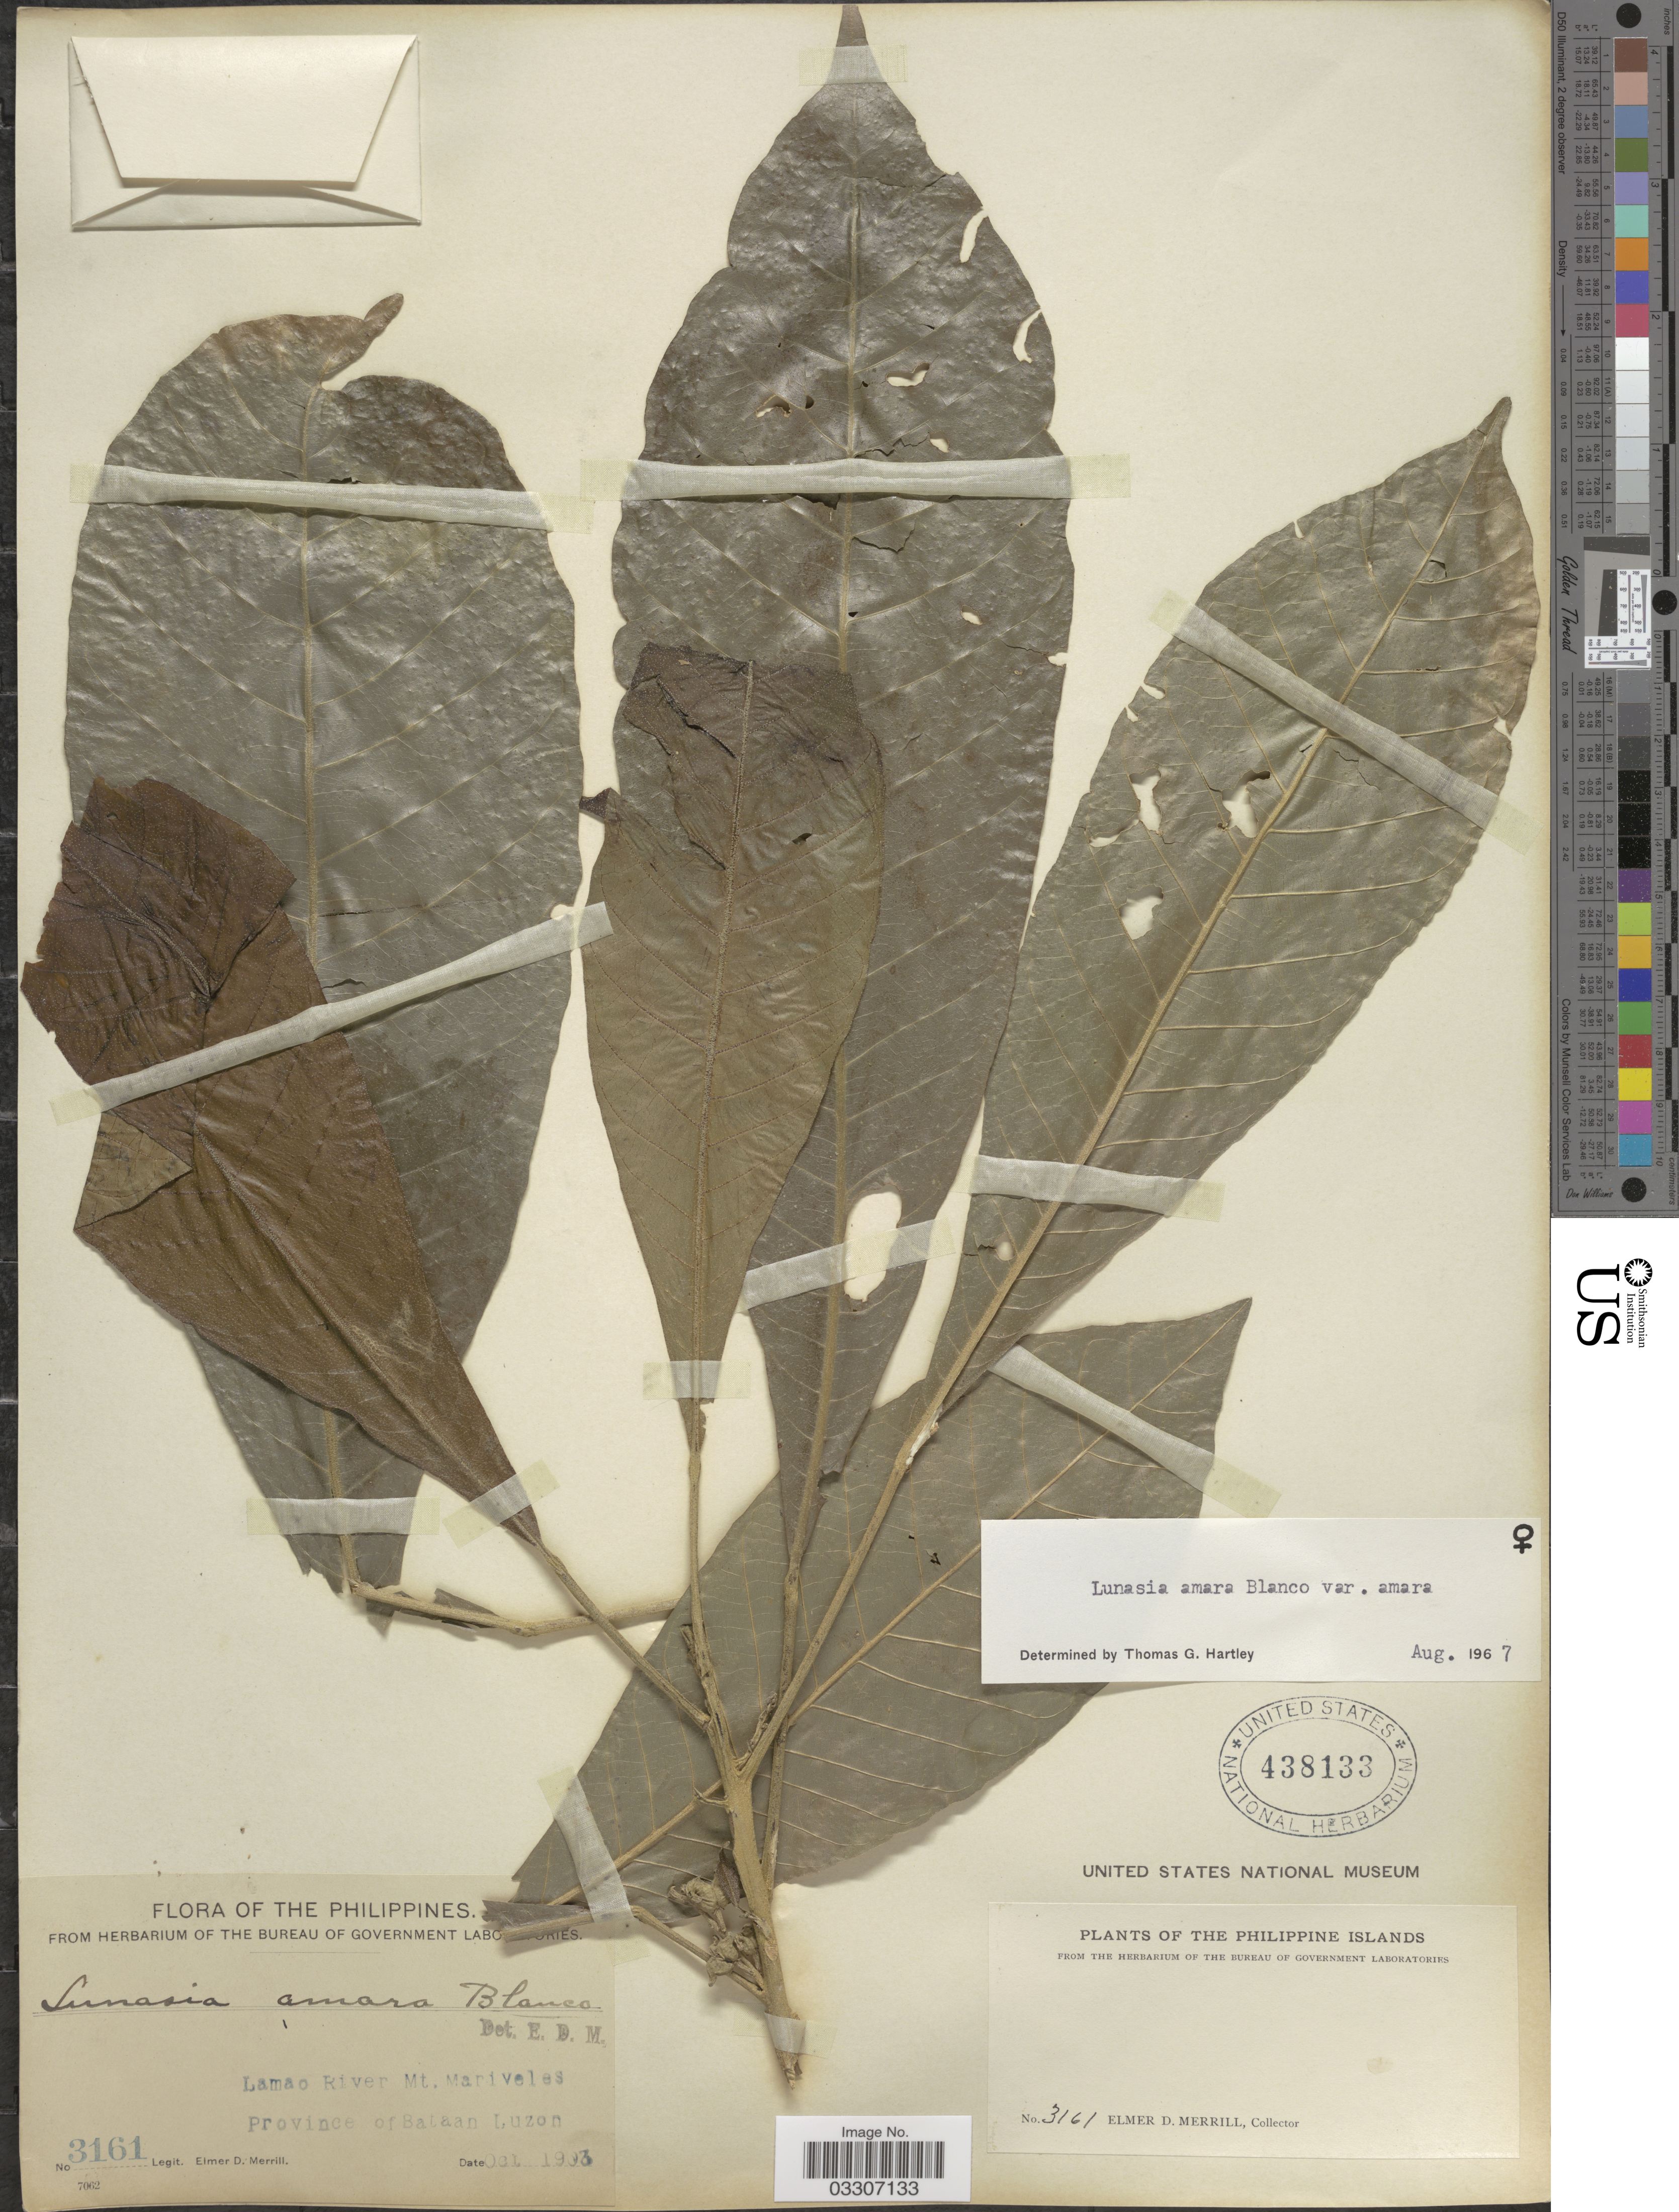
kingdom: Plantae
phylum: Tracheophyta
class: Magnoliopsida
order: Sapindales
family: Rutaceae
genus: Lunasia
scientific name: Lunasia amara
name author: Blanco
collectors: E. D. Merrill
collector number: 3161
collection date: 1903-10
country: Philippines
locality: Lamao River Mt. Mariveles Province of Bataan Luzon.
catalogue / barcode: US 438133